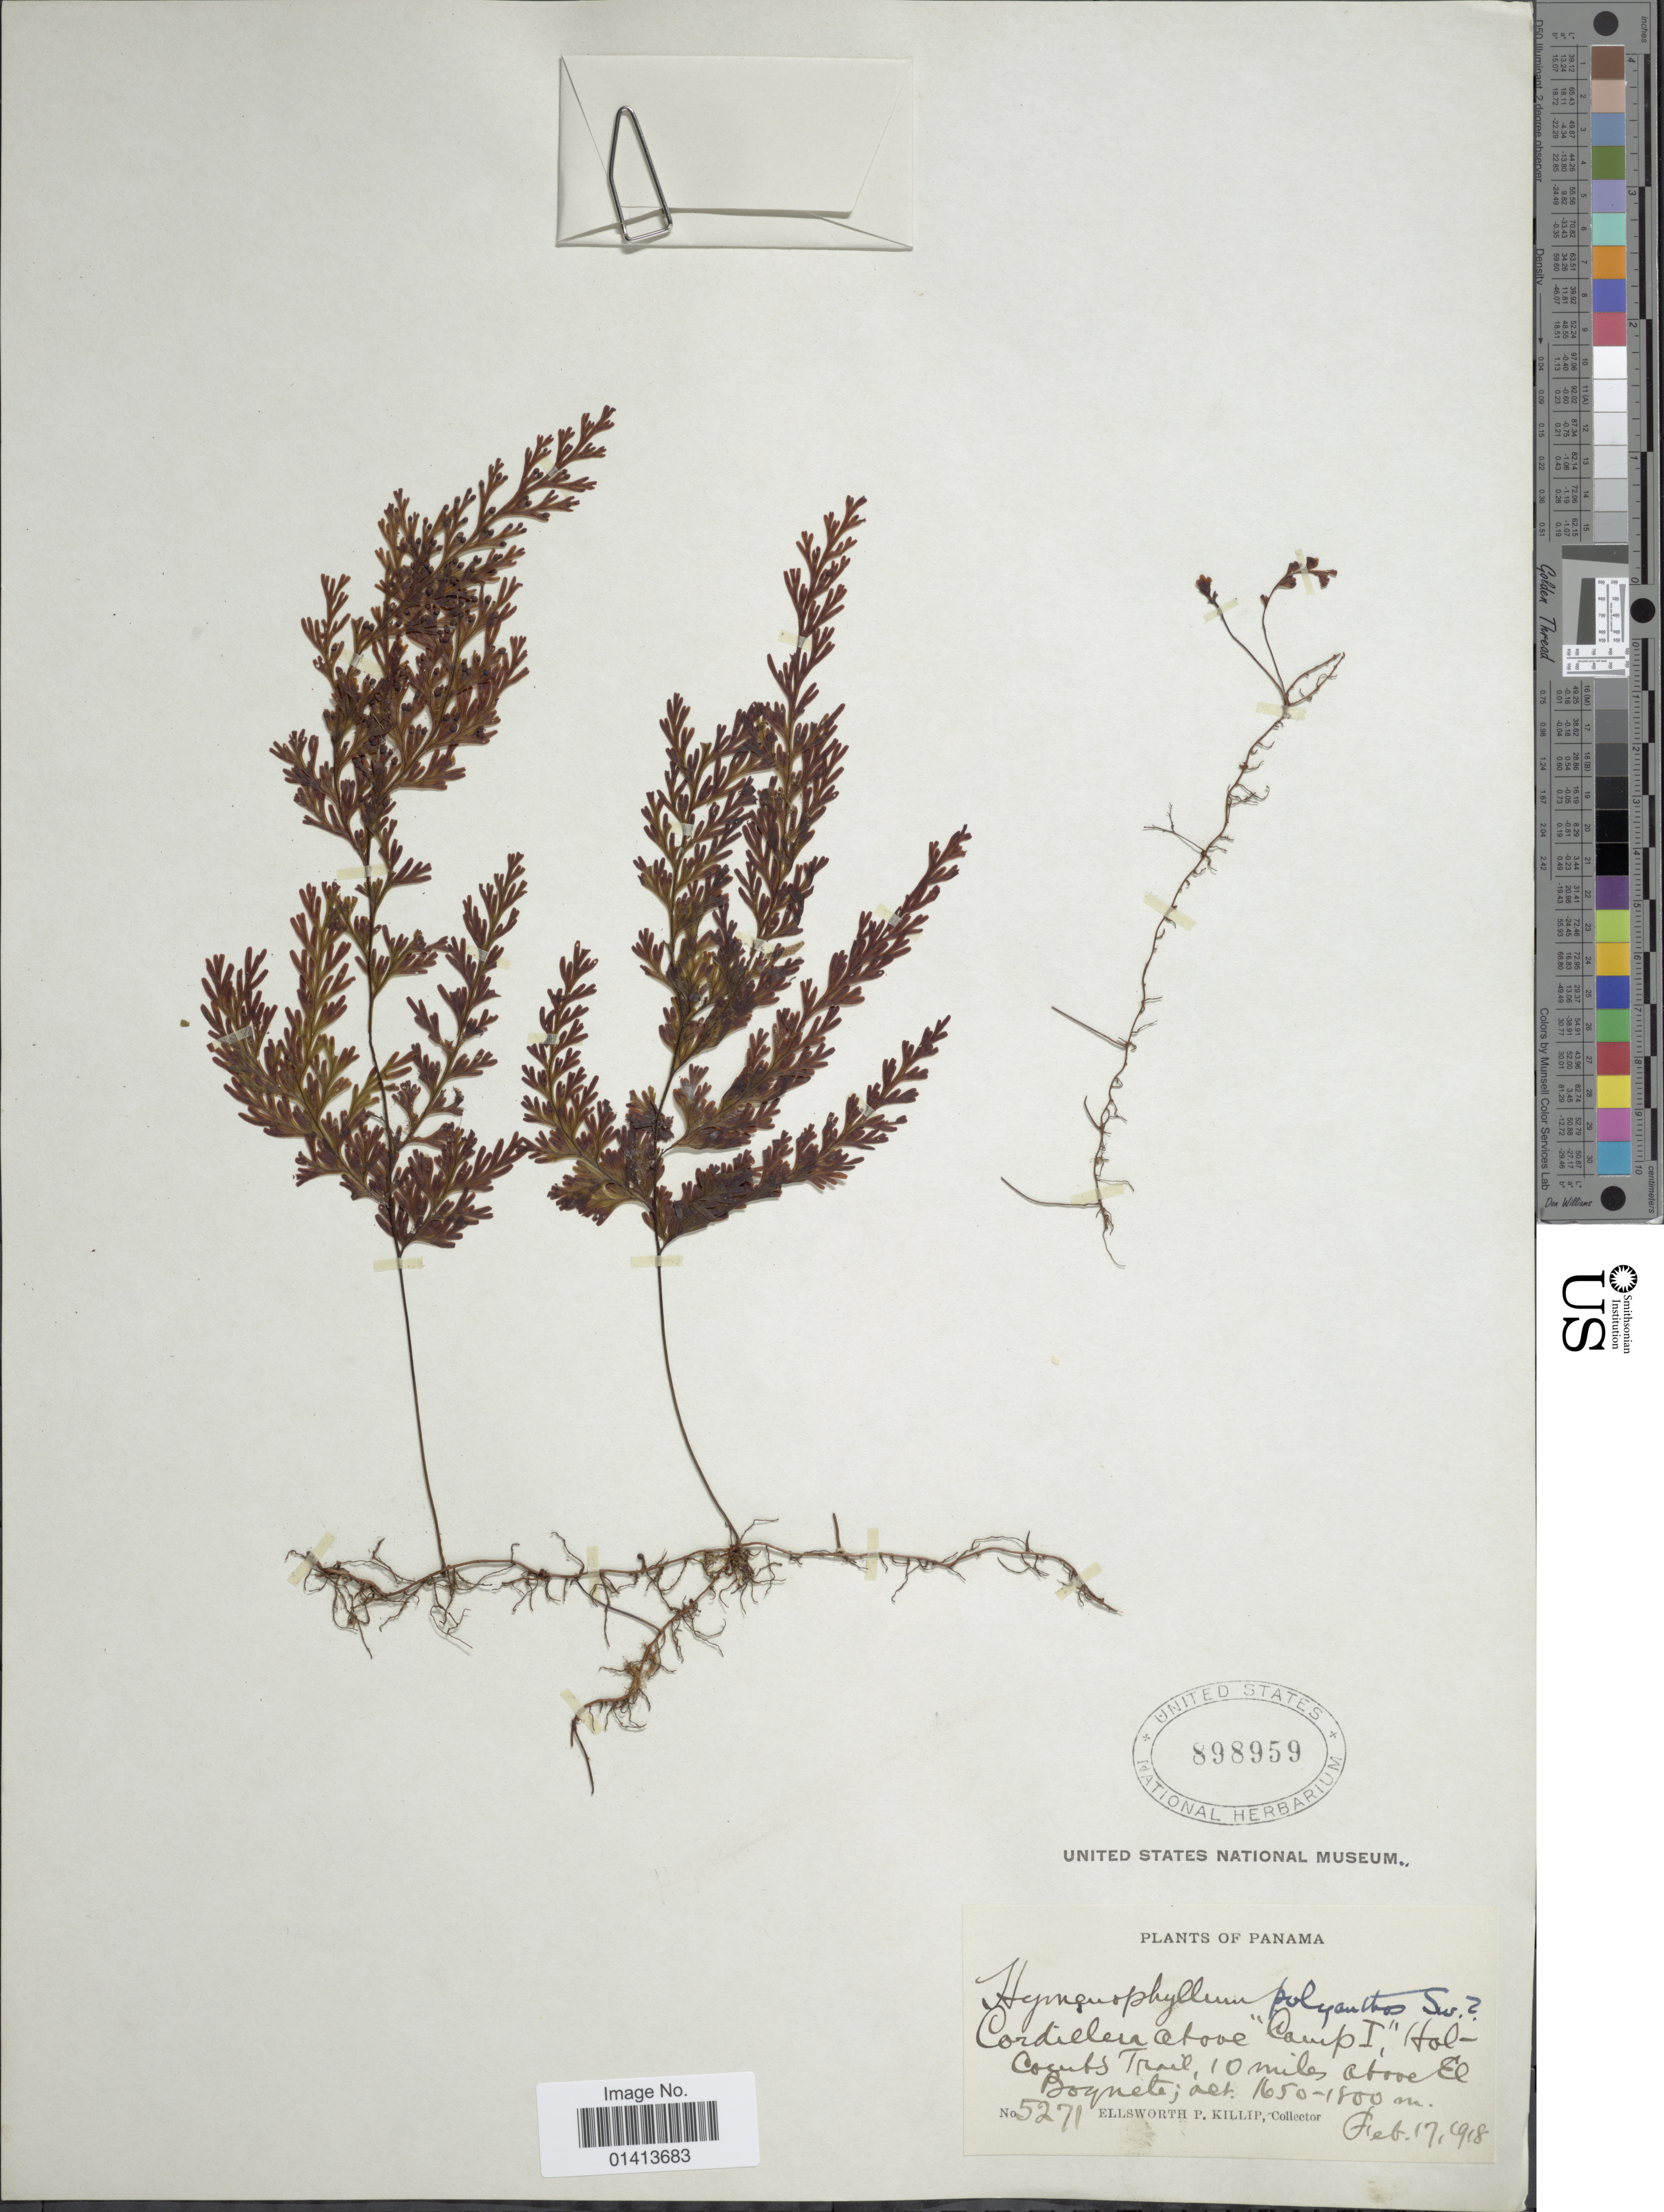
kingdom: Plantae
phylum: Tracheophyta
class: Polypodiopsida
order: Hymenophyllales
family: Hymenophyllaceae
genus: Hymenophyllum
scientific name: Hymenophyllum costaricanum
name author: Bosch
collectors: E. P. Killip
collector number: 5271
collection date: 1918-02-17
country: Panama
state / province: Chiriqui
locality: Cordillera above 'Camp I, 'Holcombs Trail, 10 miles above El Boquete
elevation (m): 1650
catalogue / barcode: US 898959